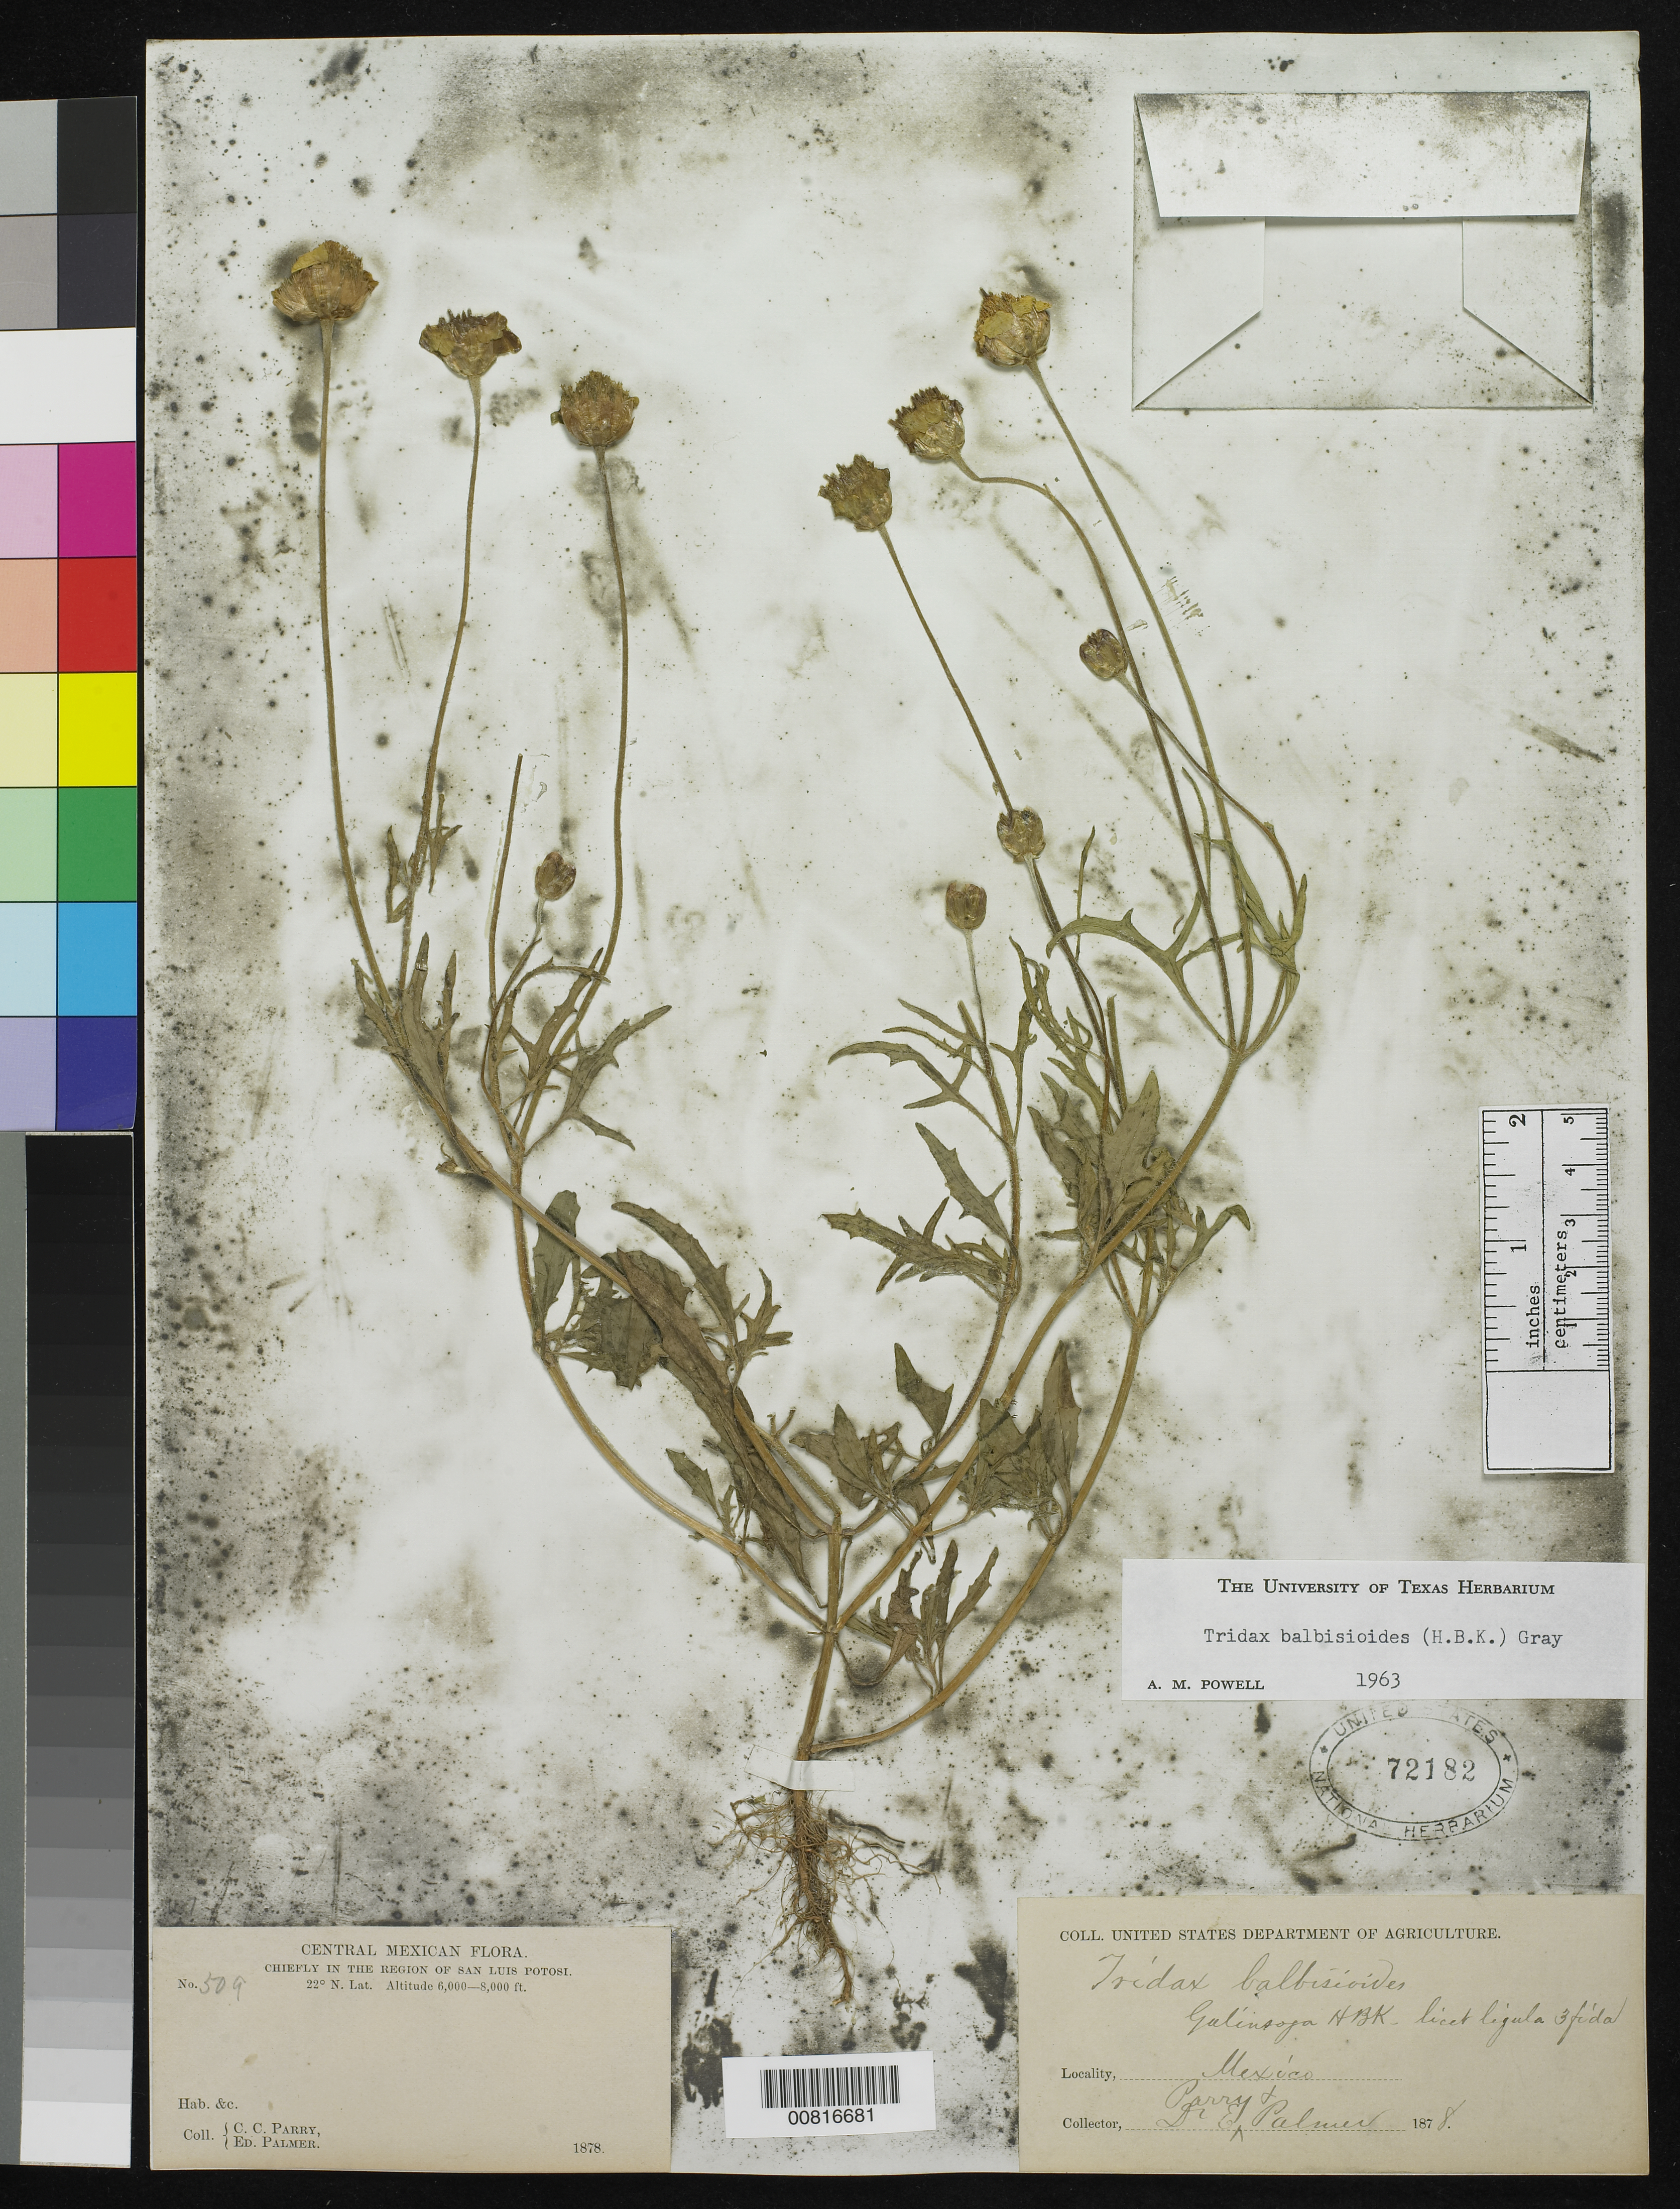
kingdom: Plantae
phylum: Tracheophyta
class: Magnoliopsida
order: Asterales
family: Asteraceae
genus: Tridax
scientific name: Tridax balbisioides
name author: (Kunth) A. Gray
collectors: C. C. Parry & E. Palmer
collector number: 509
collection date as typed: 1878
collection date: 1878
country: Mexico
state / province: San Luis Potosí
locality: Chiefly in the region of San Luis Potosí.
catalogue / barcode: US 72182